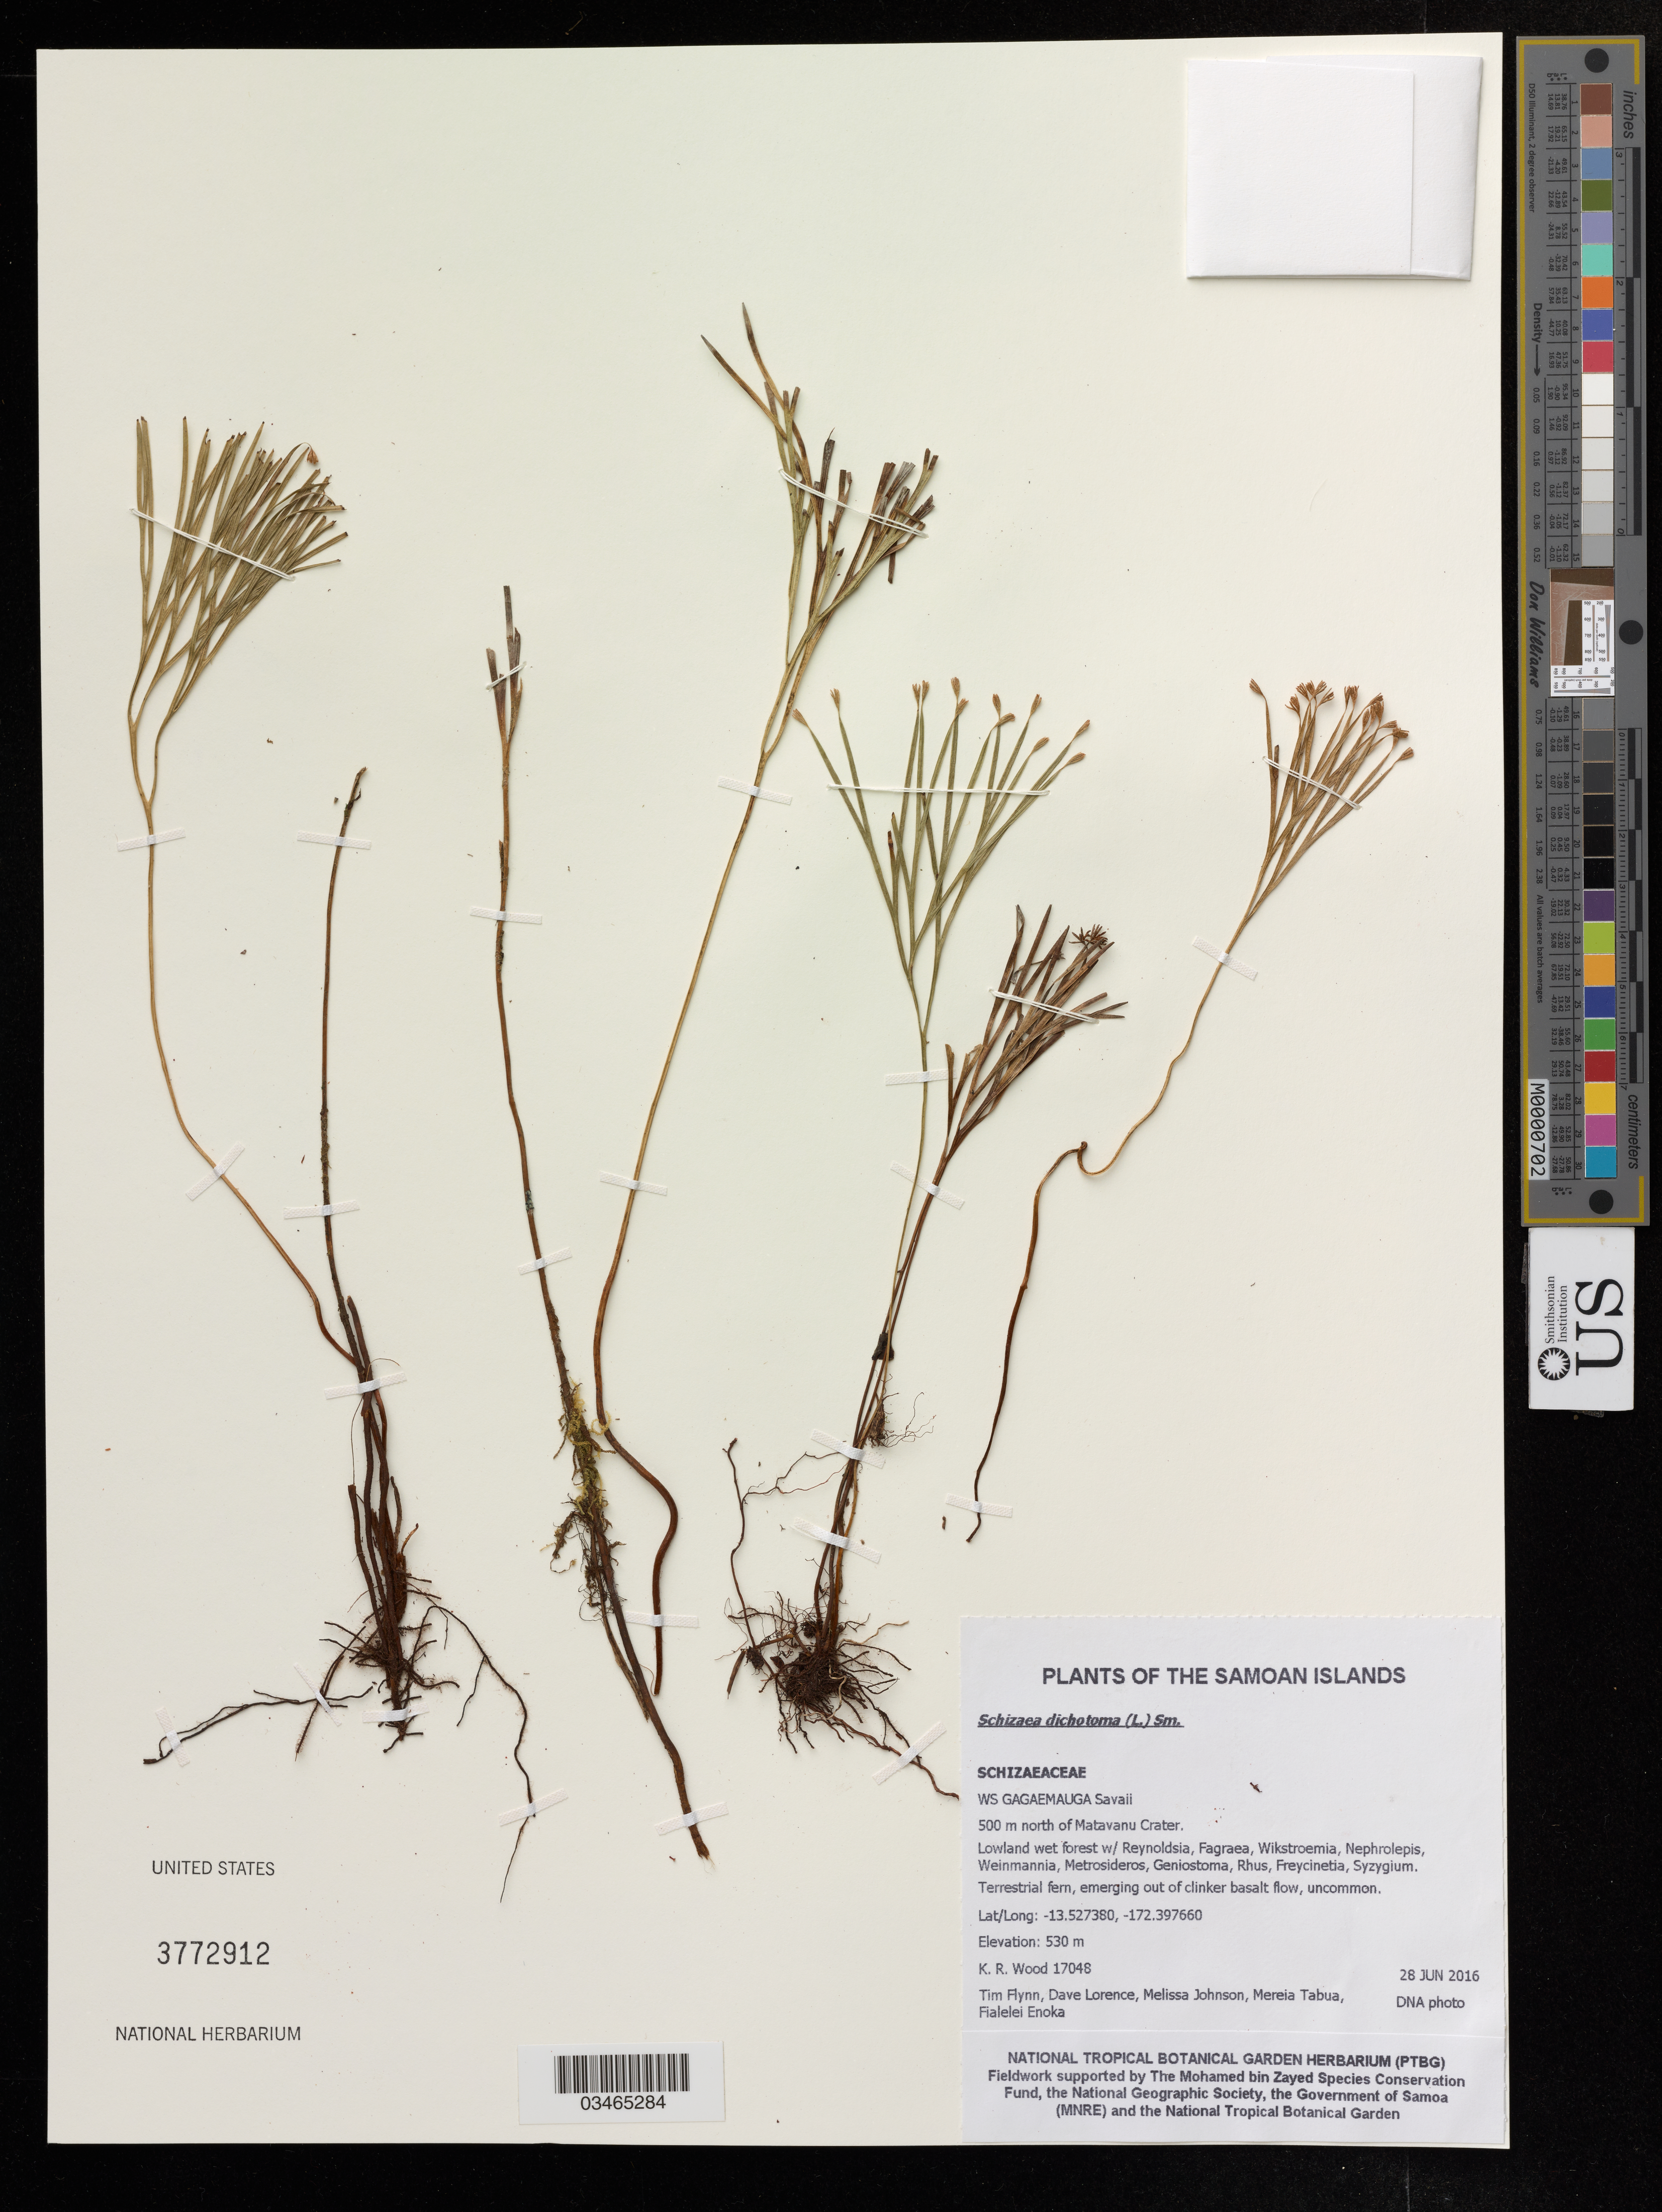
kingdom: Plantae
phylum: Tracheophyta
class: Polypodiopsida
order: Schizaeales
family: Schizaeaceae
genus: Schizaea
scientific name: Schizaea dichotoma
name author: (L.) J. Sm.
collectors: K. R. Wood & T. Flynn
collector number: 17048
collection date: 2016-06-28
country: American Samoa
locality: WS Gagaemauga Savaii, 500 m north of Matavanu Crater.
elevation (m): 530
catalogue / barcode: US 3772912